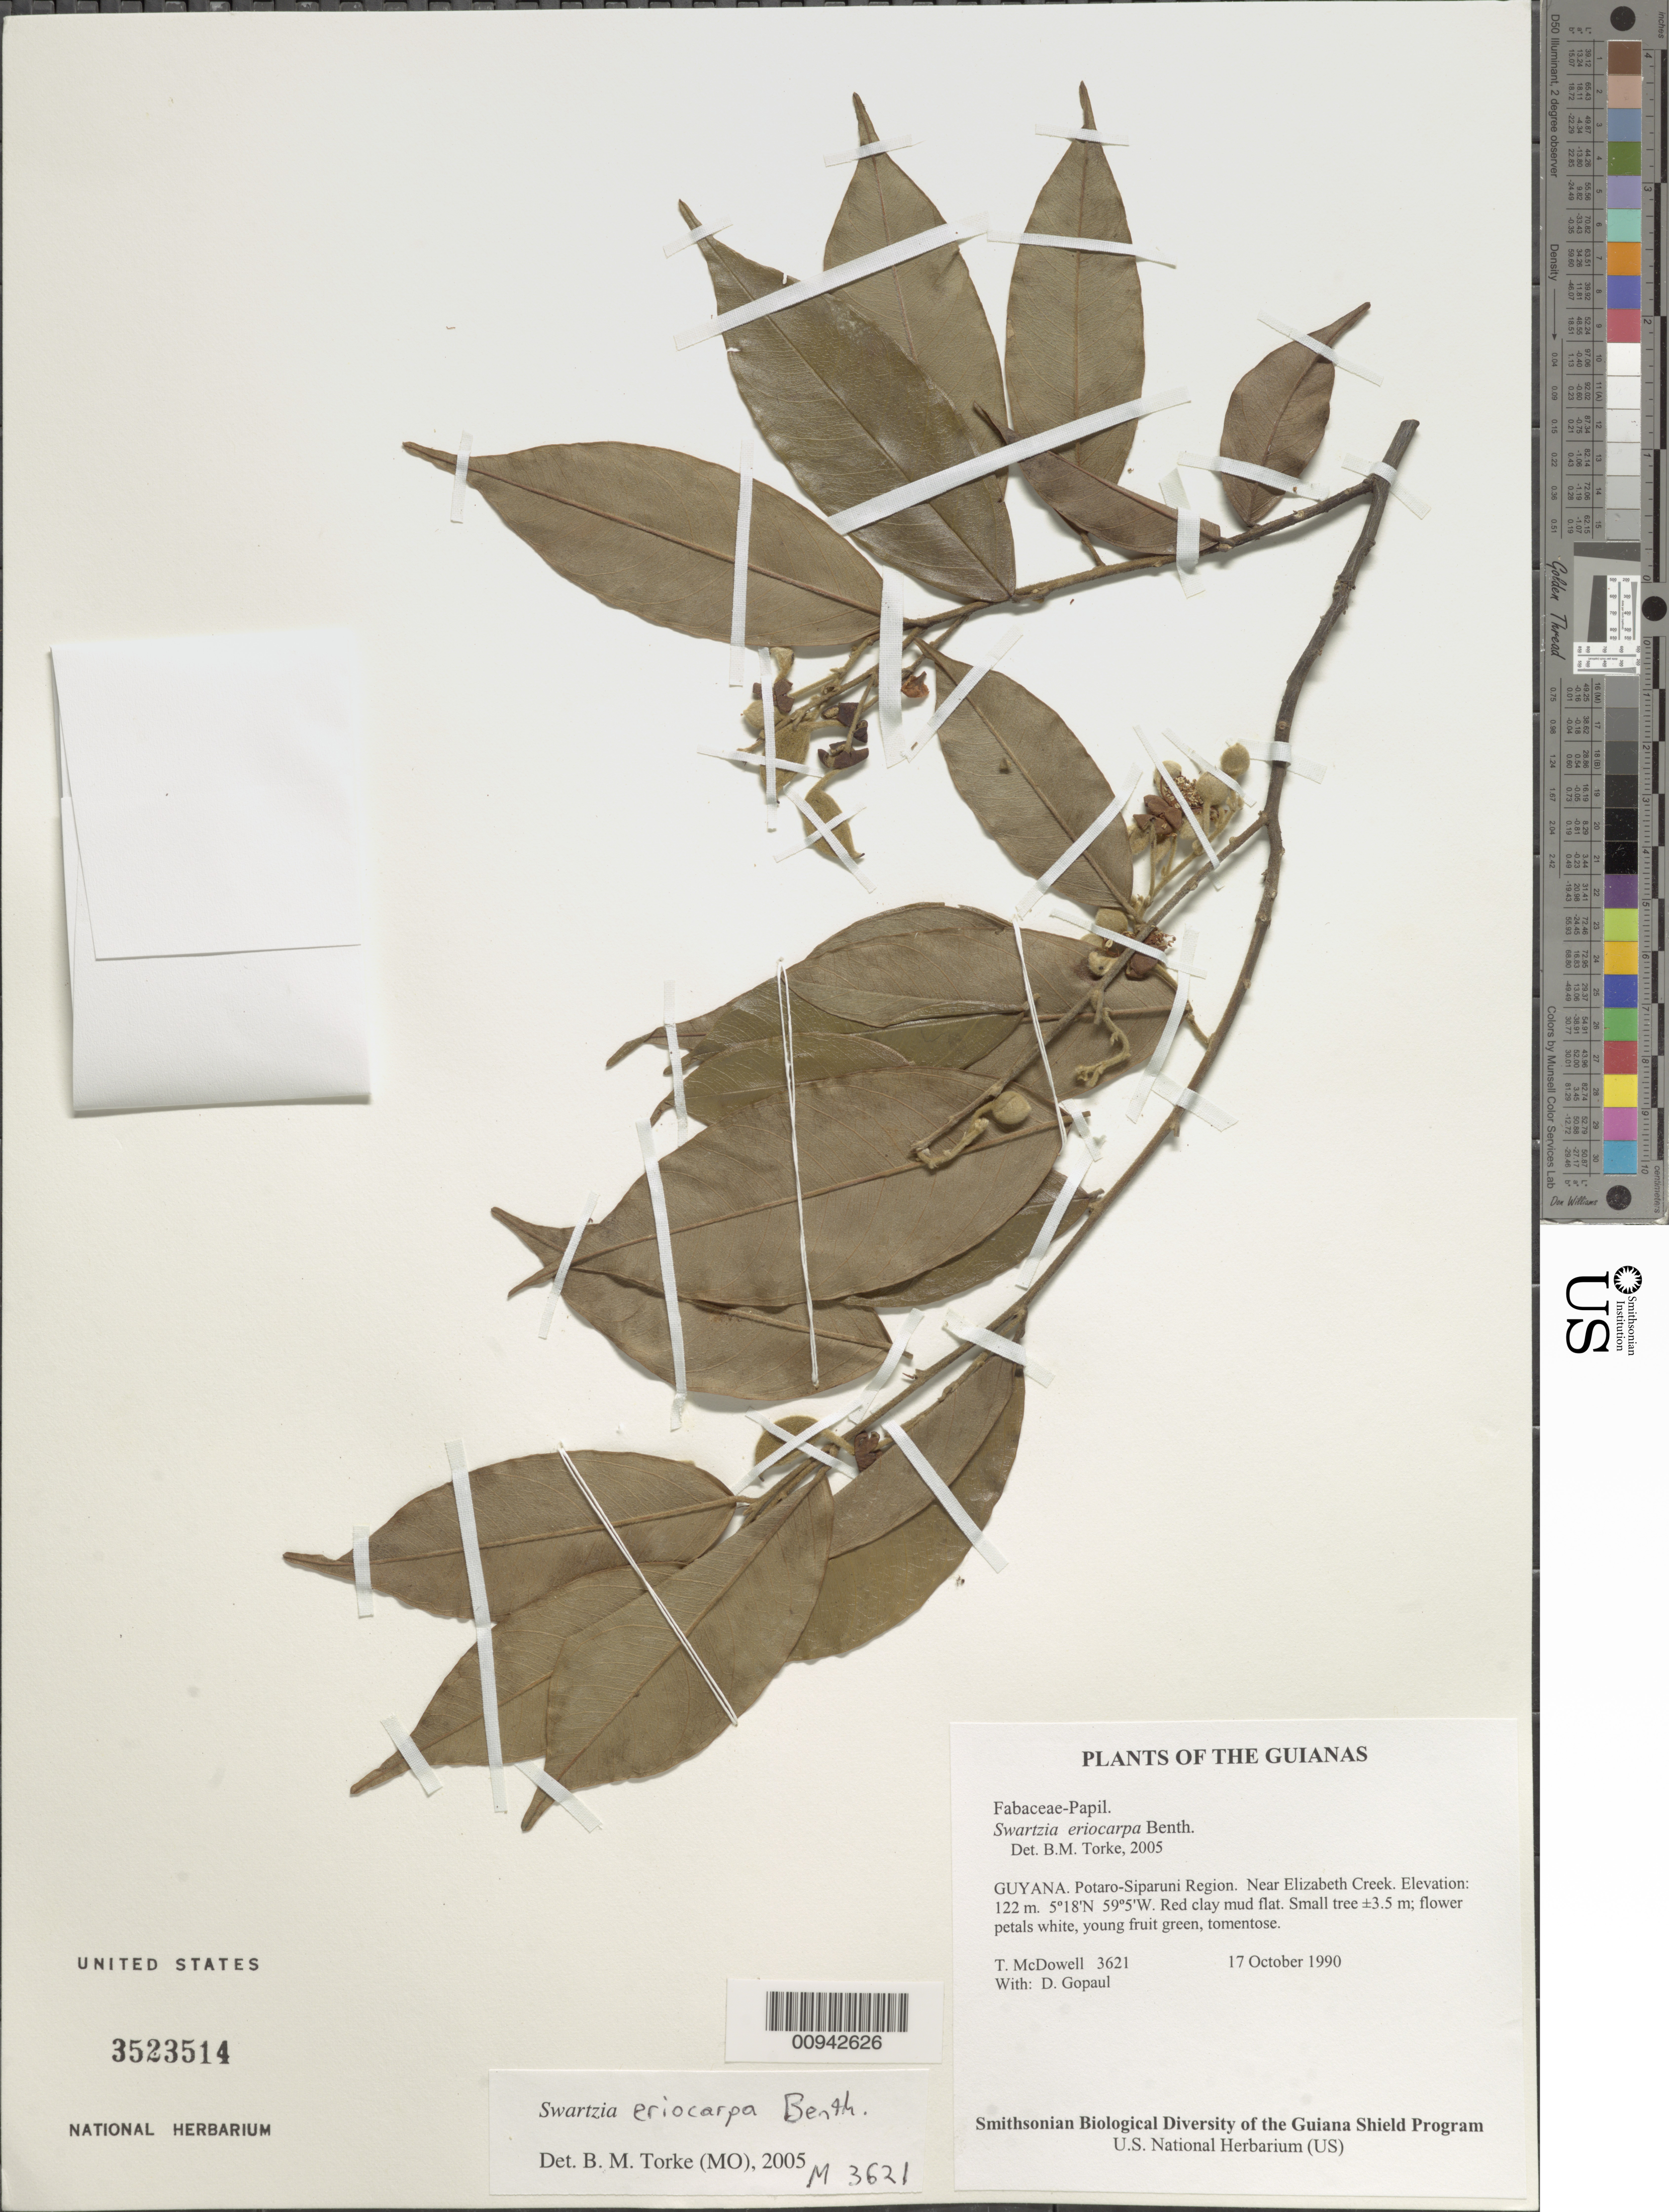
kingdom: Plantae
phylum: Tracheophyta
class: Magnoliopsida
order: Fabales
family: Fabaceae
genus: Swartzia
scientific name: Swartzia eriocarpa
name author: Benth.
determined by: Torke, B. M., (MO)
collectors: T. McDowell & D. Gopaul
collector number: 3621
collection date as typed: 17 October 1990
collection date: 1990-10-17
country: Guyana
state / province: Potaro-Siparuni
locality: Near Elizabeth Creek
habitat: Red clay mud flat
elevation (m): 122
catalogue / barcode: US 3523514